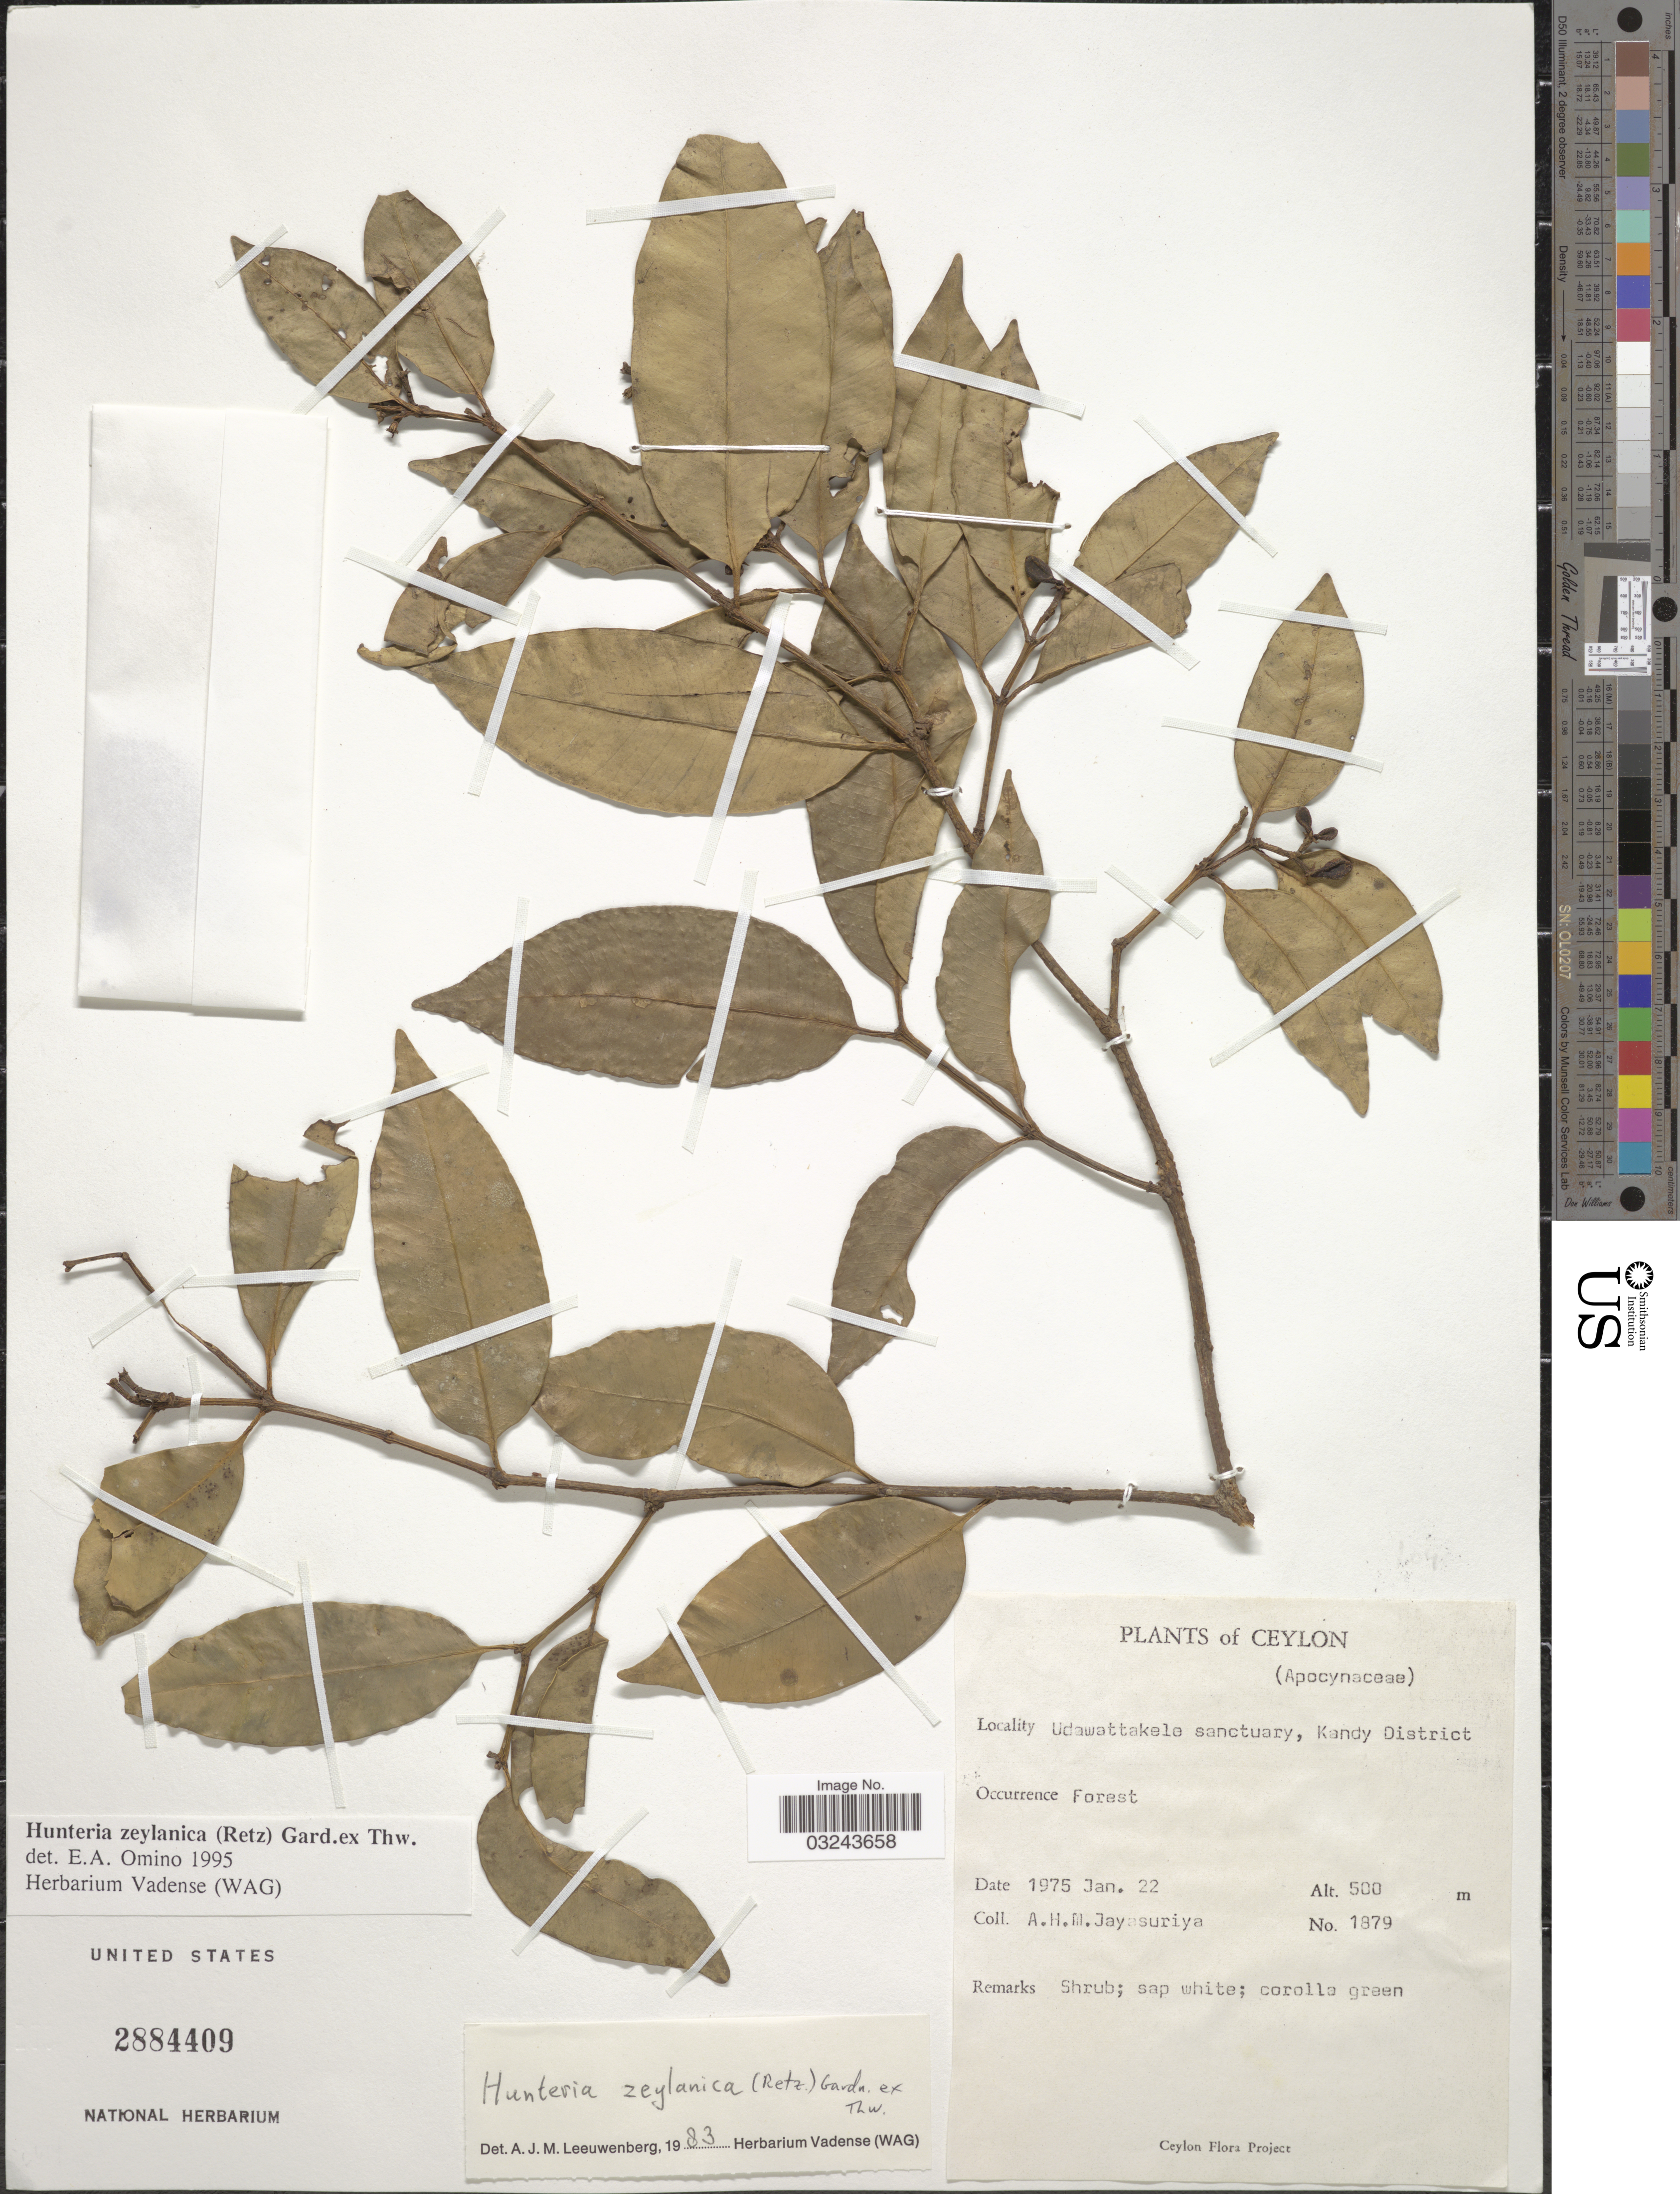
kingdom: Plantae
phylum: Tracheophyta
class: Magnoliopsida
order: Gentianales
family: Apocynaceae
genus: Hunteria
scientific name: Hunteria zeylanica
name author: (Retz.) Gardner ex Thwaites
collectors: A. H. Jayasuriya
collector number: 1879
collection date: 1975-01-22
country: Sri Lanka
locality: Ceylon. Udawattakele sanctuary, Kandy District.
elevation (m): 500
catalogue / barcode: US 2884409